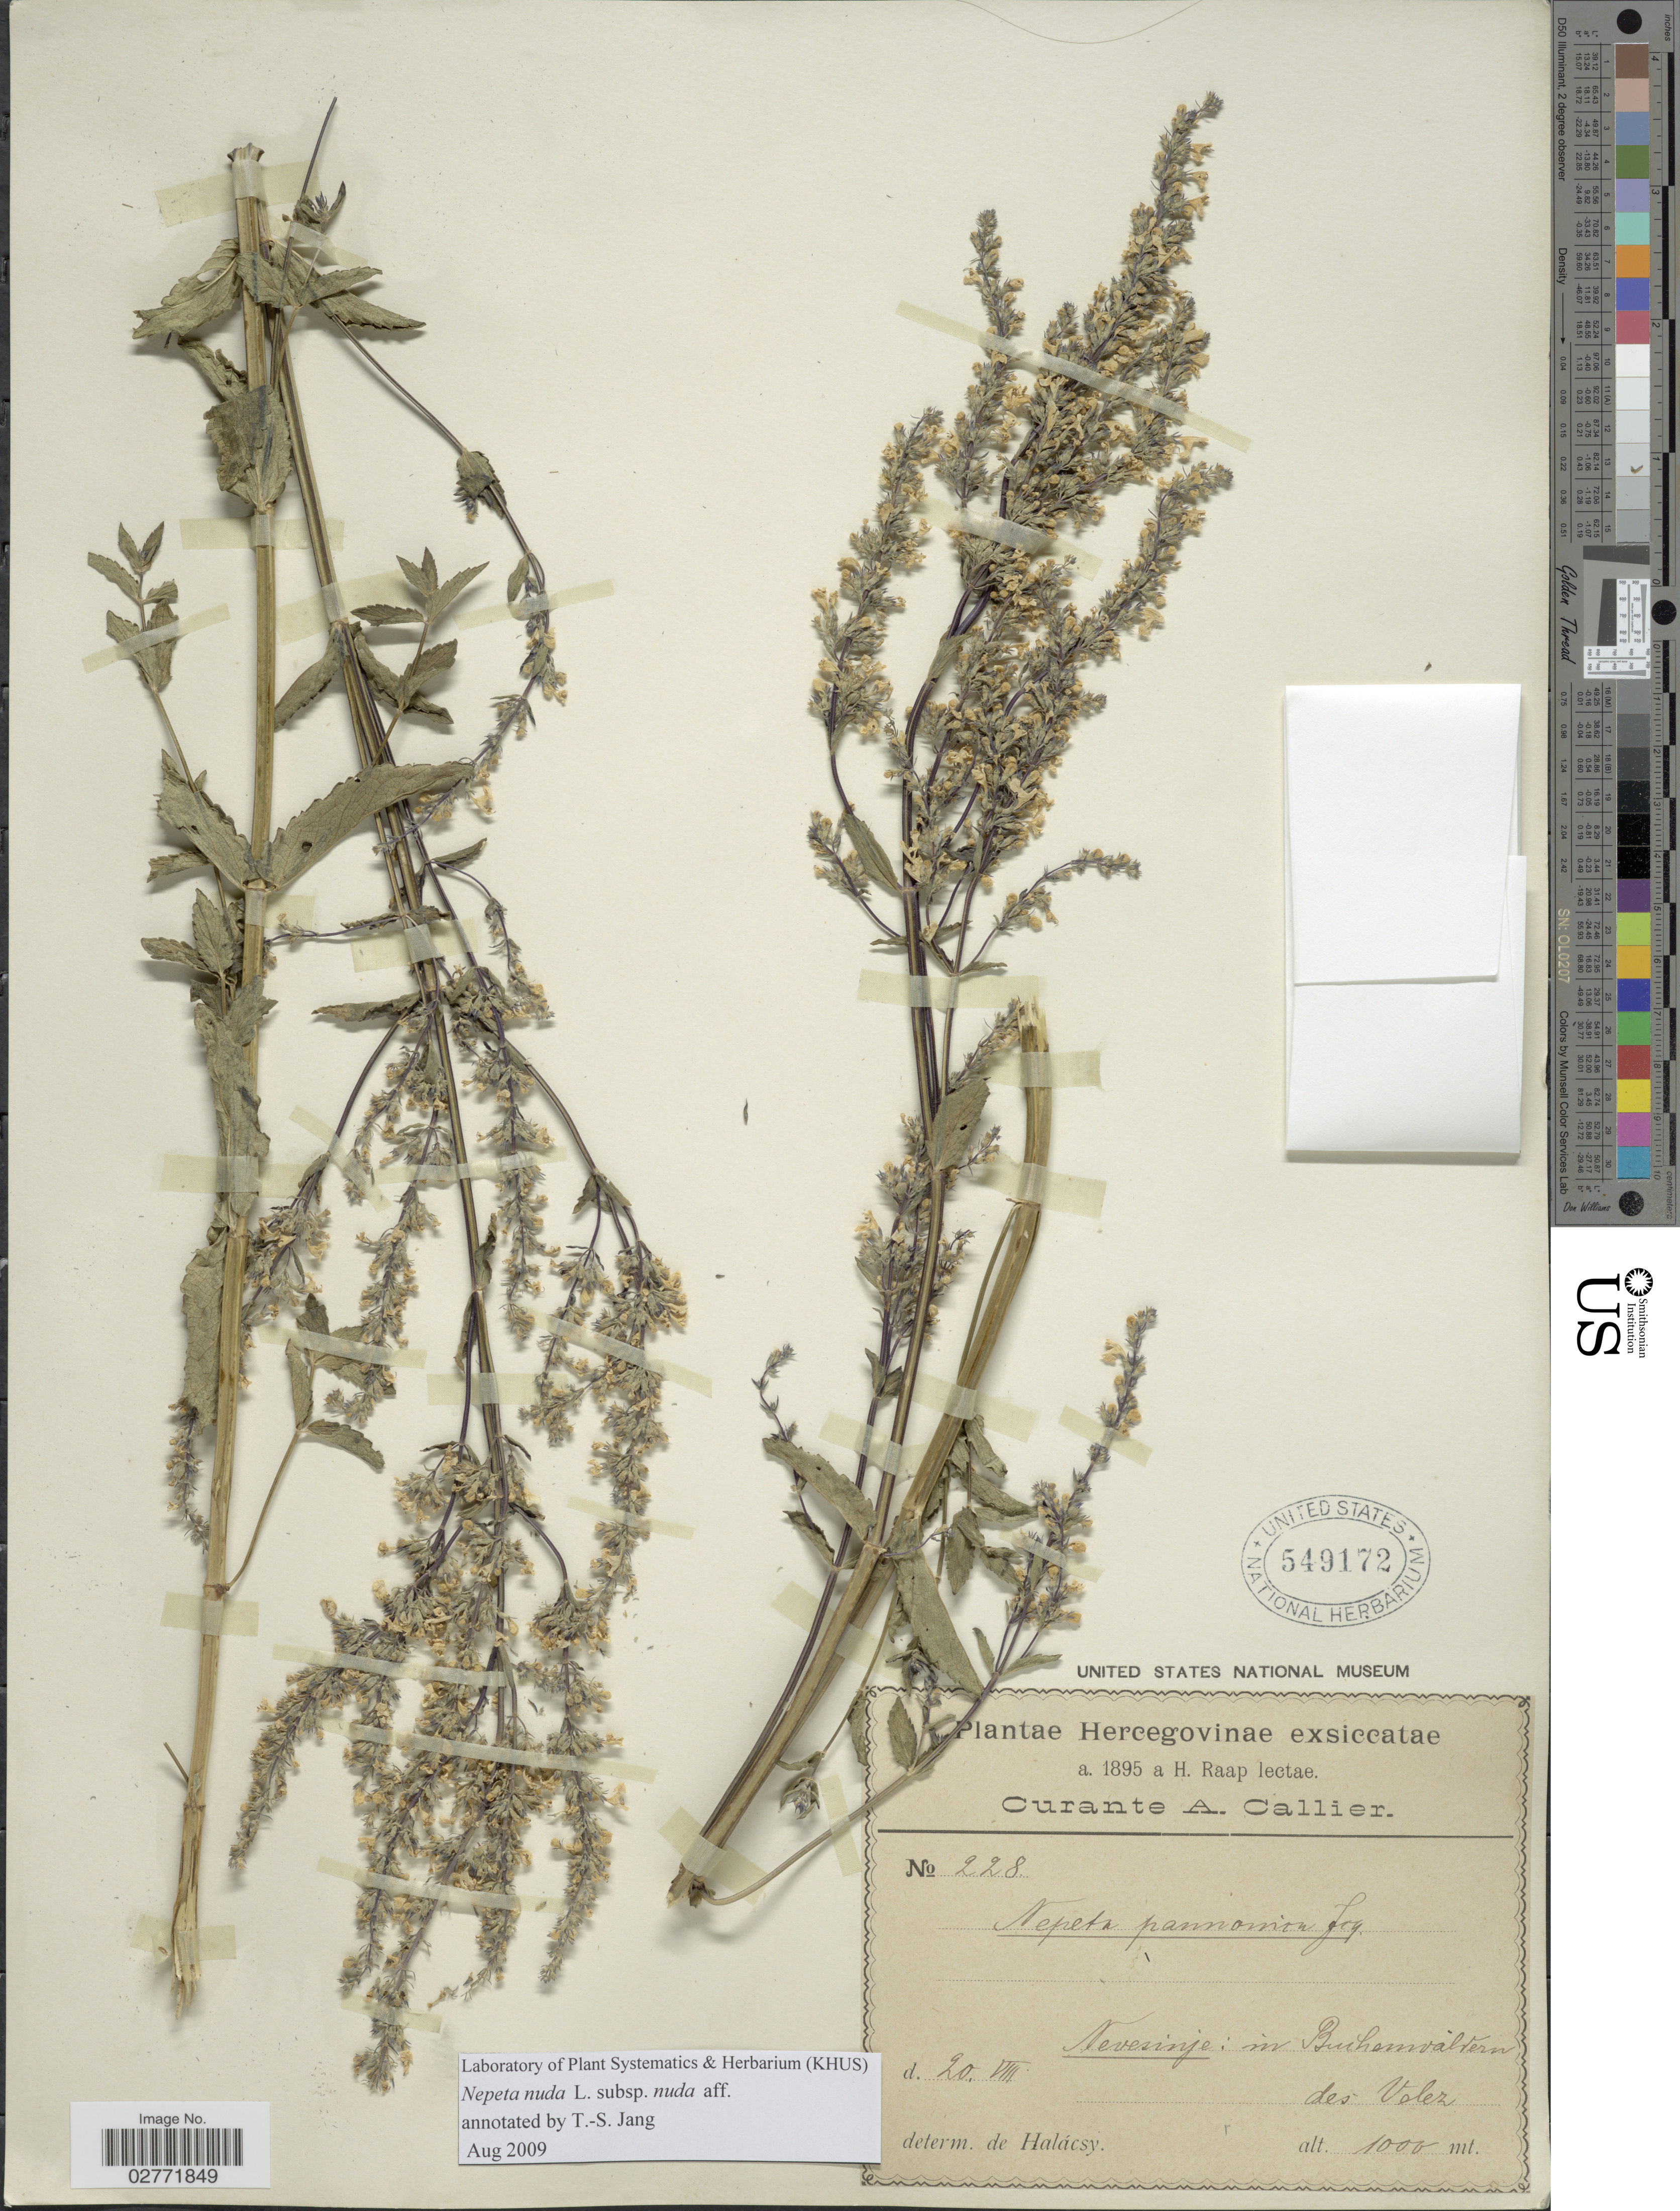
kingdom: Plantae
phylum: Tracheophyta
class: Magnoliopsida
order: Lamiales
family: Lamiaceae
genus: Nepeta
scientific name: Nepeta nuda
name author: L.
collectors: H. Raap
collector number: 228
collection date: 1895-08-20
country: Bosnia and Herzegovina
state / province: Srpska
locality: Hercegovinae. Nevesinje, in Buchemvaltern des Velez.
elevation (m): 1000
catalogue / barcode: US 549172